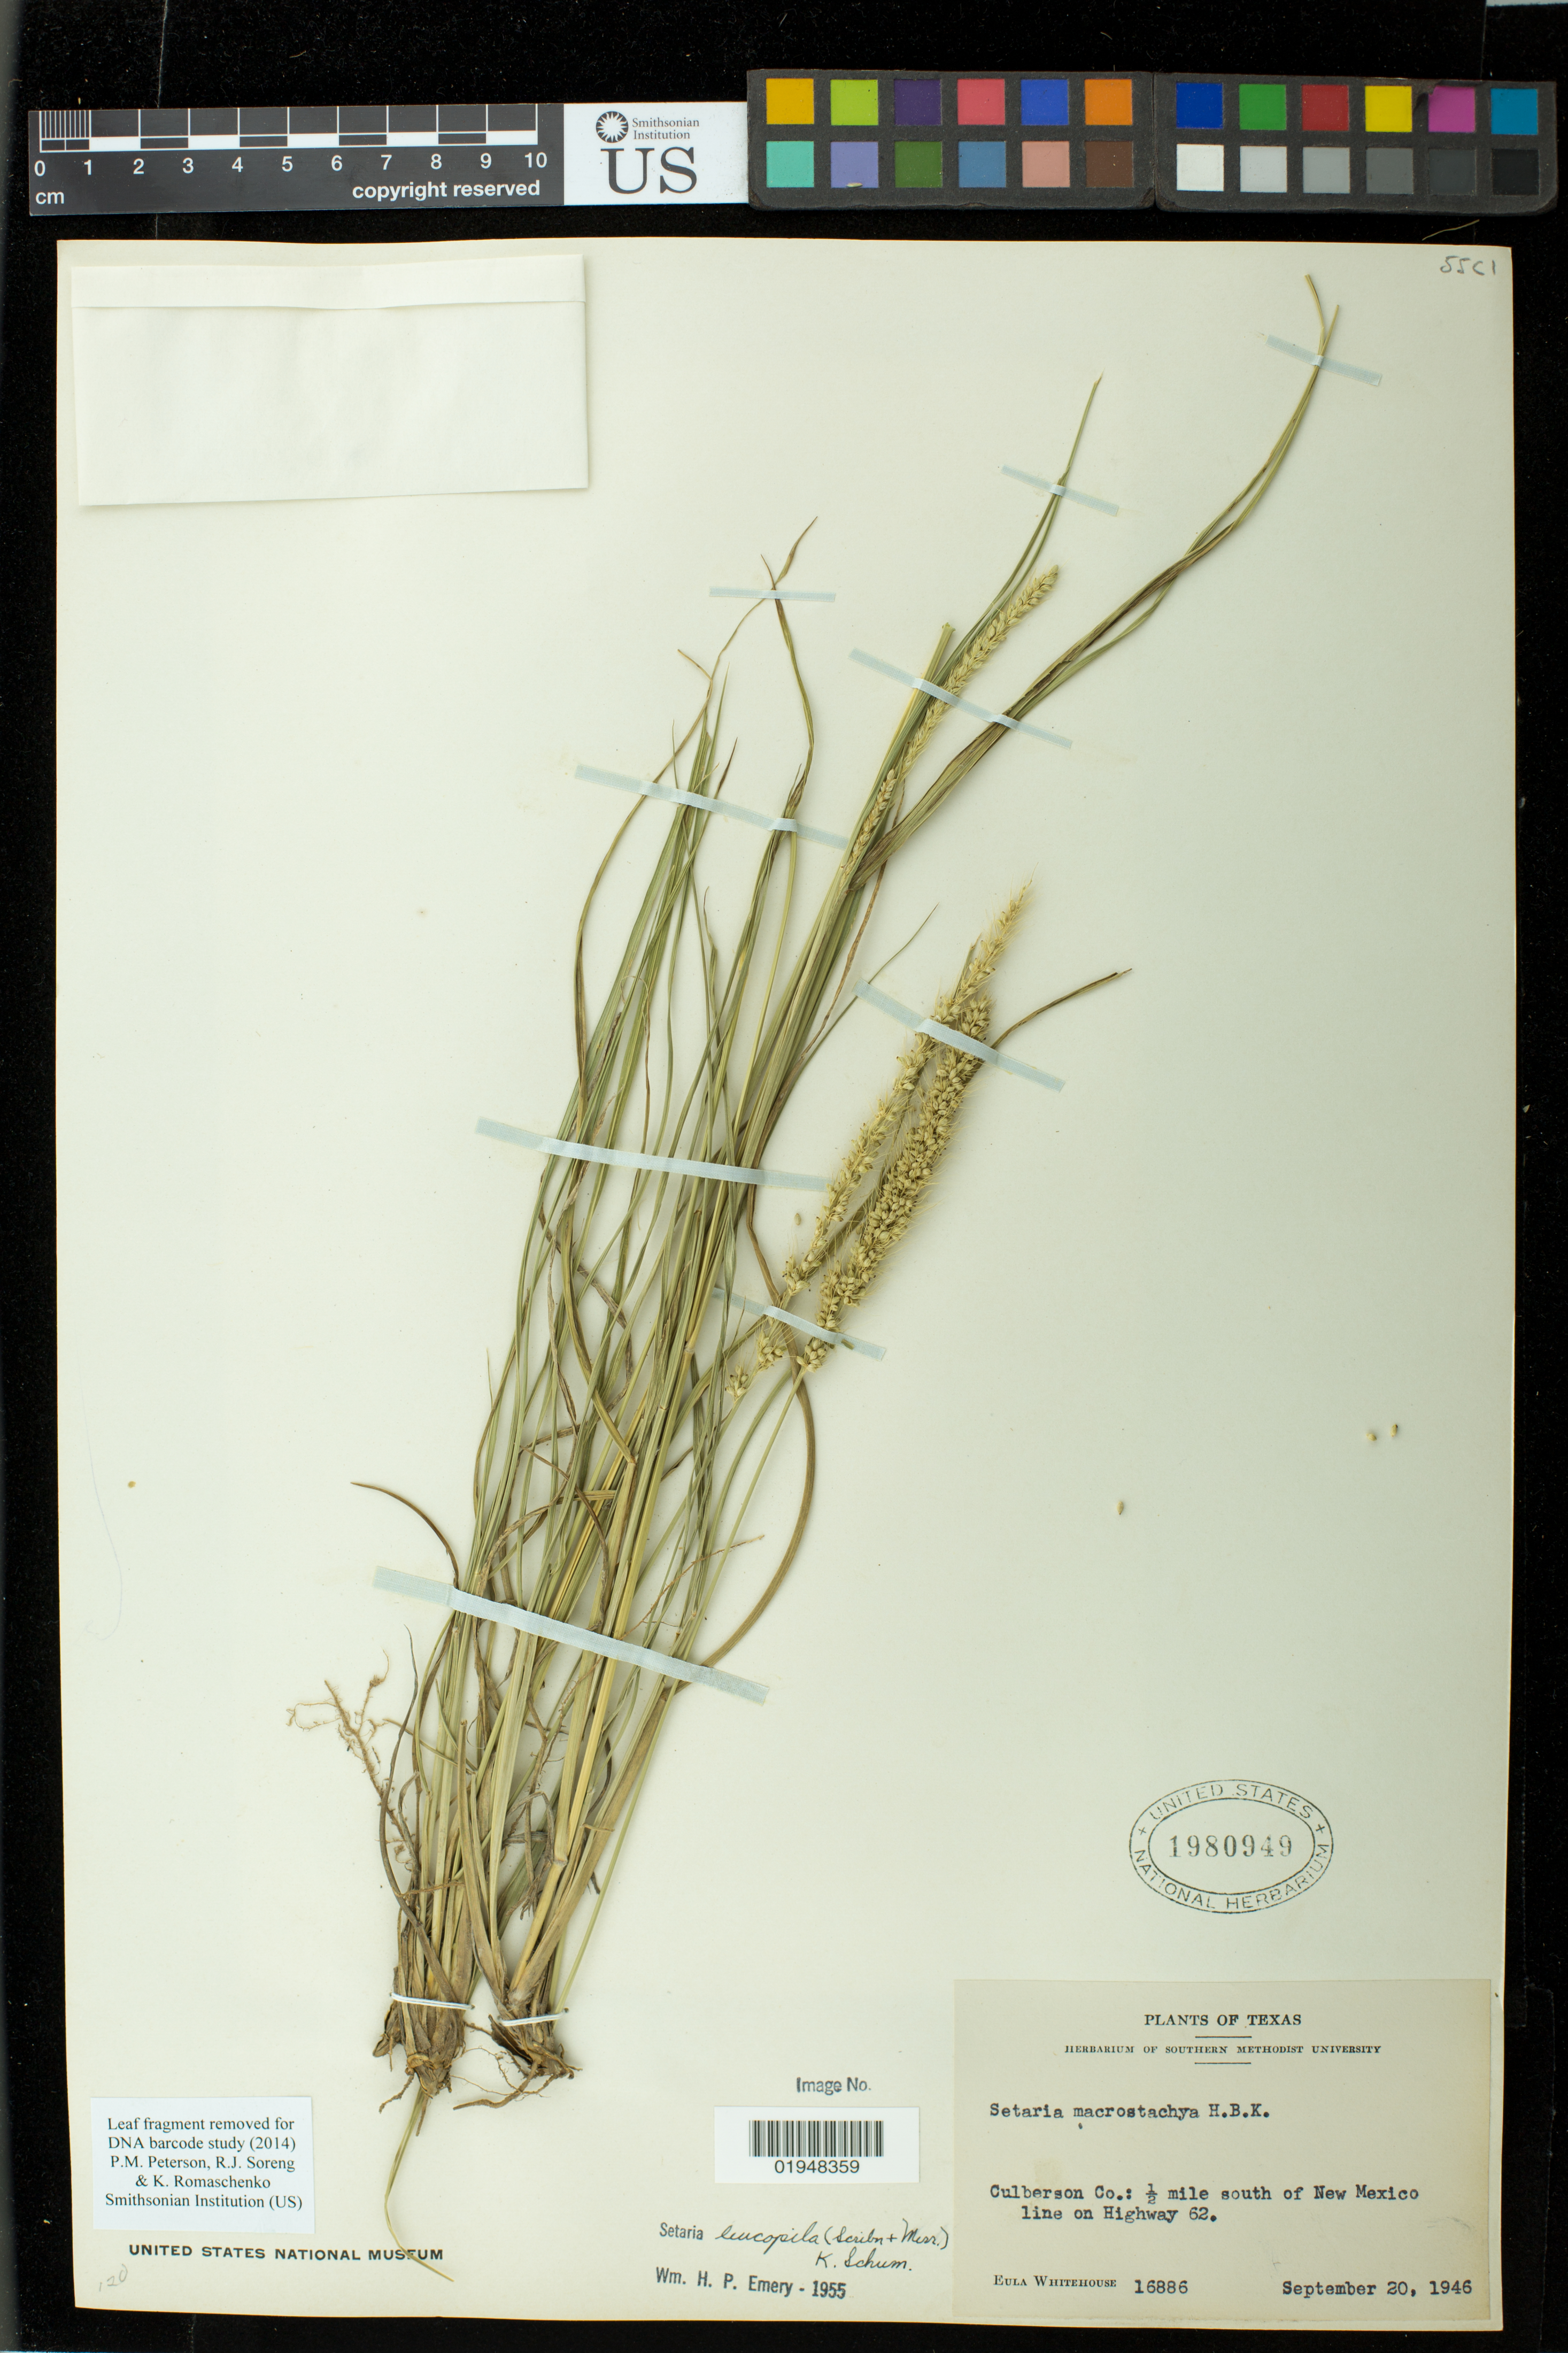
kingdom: Plantae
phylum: Tracheophyta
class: Liliopsida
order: Poales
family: Poaceae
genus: Setaria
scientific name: Setaria leucopila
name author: (Scribn. & Merr.) K. Schum.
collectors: E. Whitehouse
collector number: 16886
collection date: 1946-09-20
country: United States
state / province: Texas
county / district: Culberson County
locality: .5 mile south of New Mexico line on Highway 62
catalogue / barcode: US 1980949